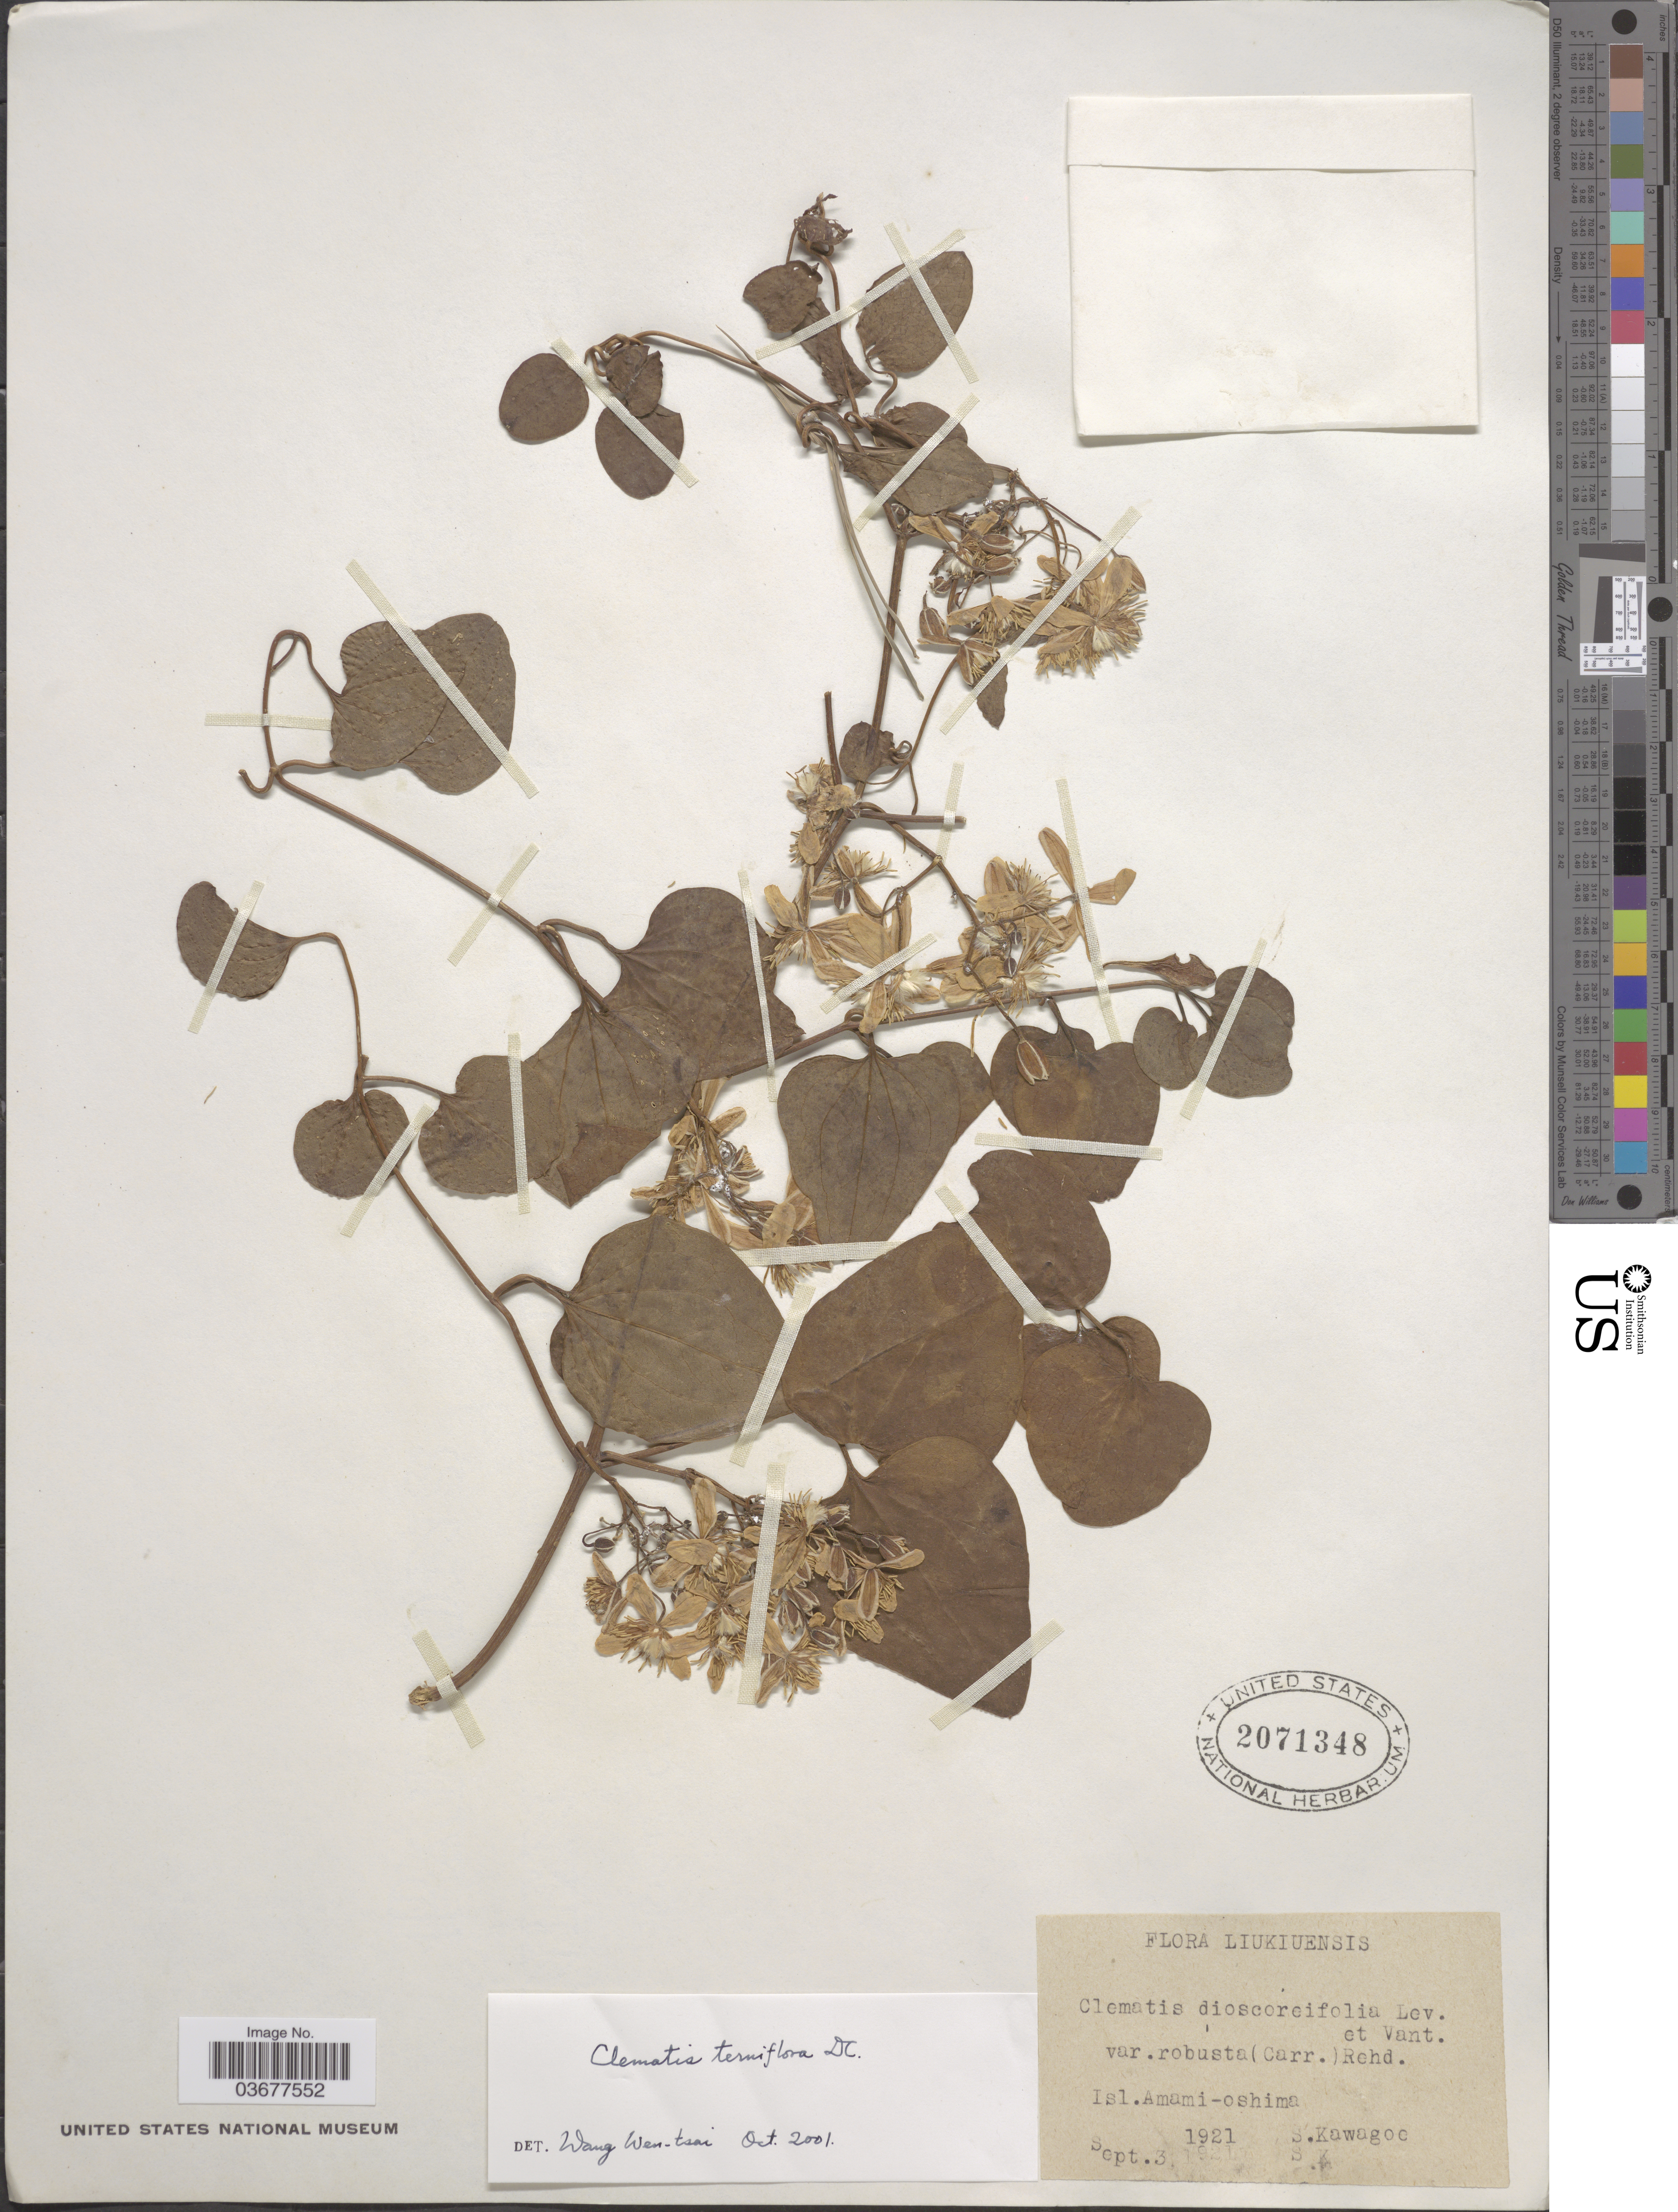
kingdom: Plantae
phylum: Tracheophyta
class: Magnoliopsida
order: Ranunculales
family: Ranunculaceae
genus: Clematis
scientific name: Clematis terniflora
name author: DC.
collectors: S. Kawagoe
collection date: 1921-09-03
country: Japan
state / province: Okinawa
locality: Isl. Amami-oshima.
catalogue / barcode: US 2071348